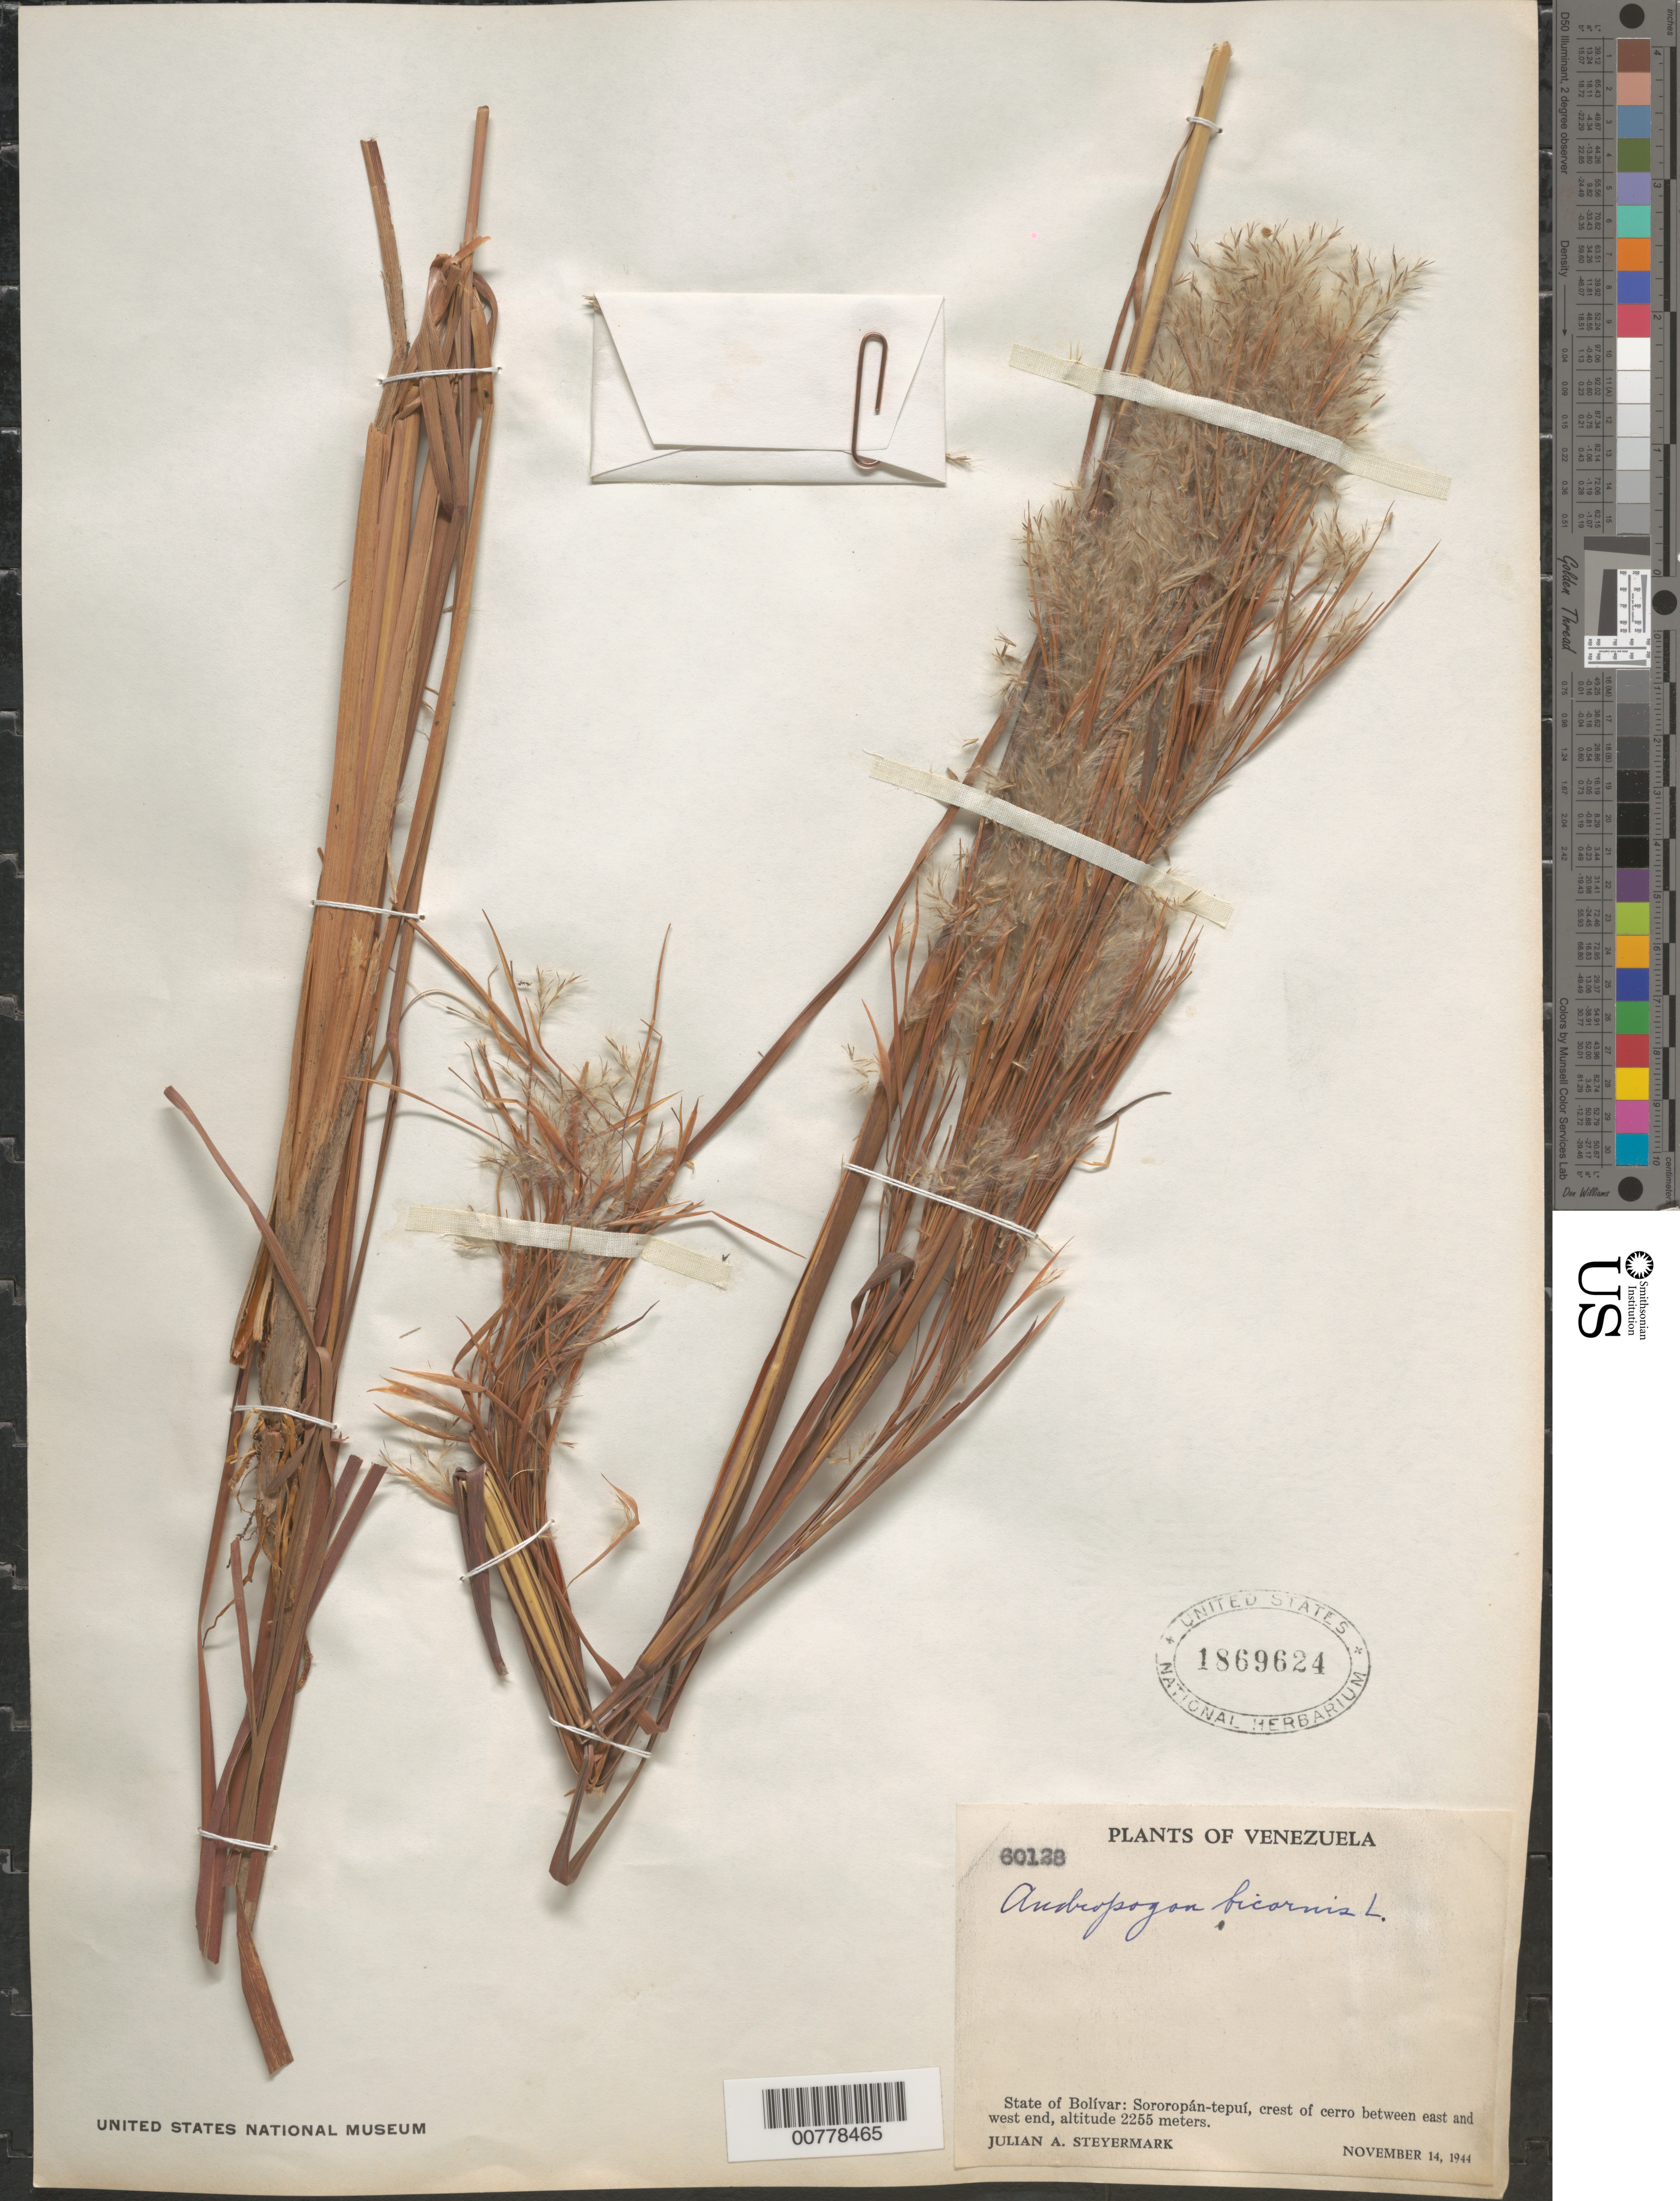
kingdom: Plantae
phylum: Tracheophyta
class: Liliopsida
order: Poales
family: Poaceae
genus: Andropogon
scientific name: Andropogon bicornis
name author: L.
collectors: J. Steyermark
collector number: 60128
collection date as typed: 14-Nov-44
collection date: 1944-11-14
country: Venezuela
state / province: Bolívar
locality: Sororopán-tepuí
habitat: Crest of cerro between east and west end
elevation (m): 2255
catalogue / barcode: US 1869624